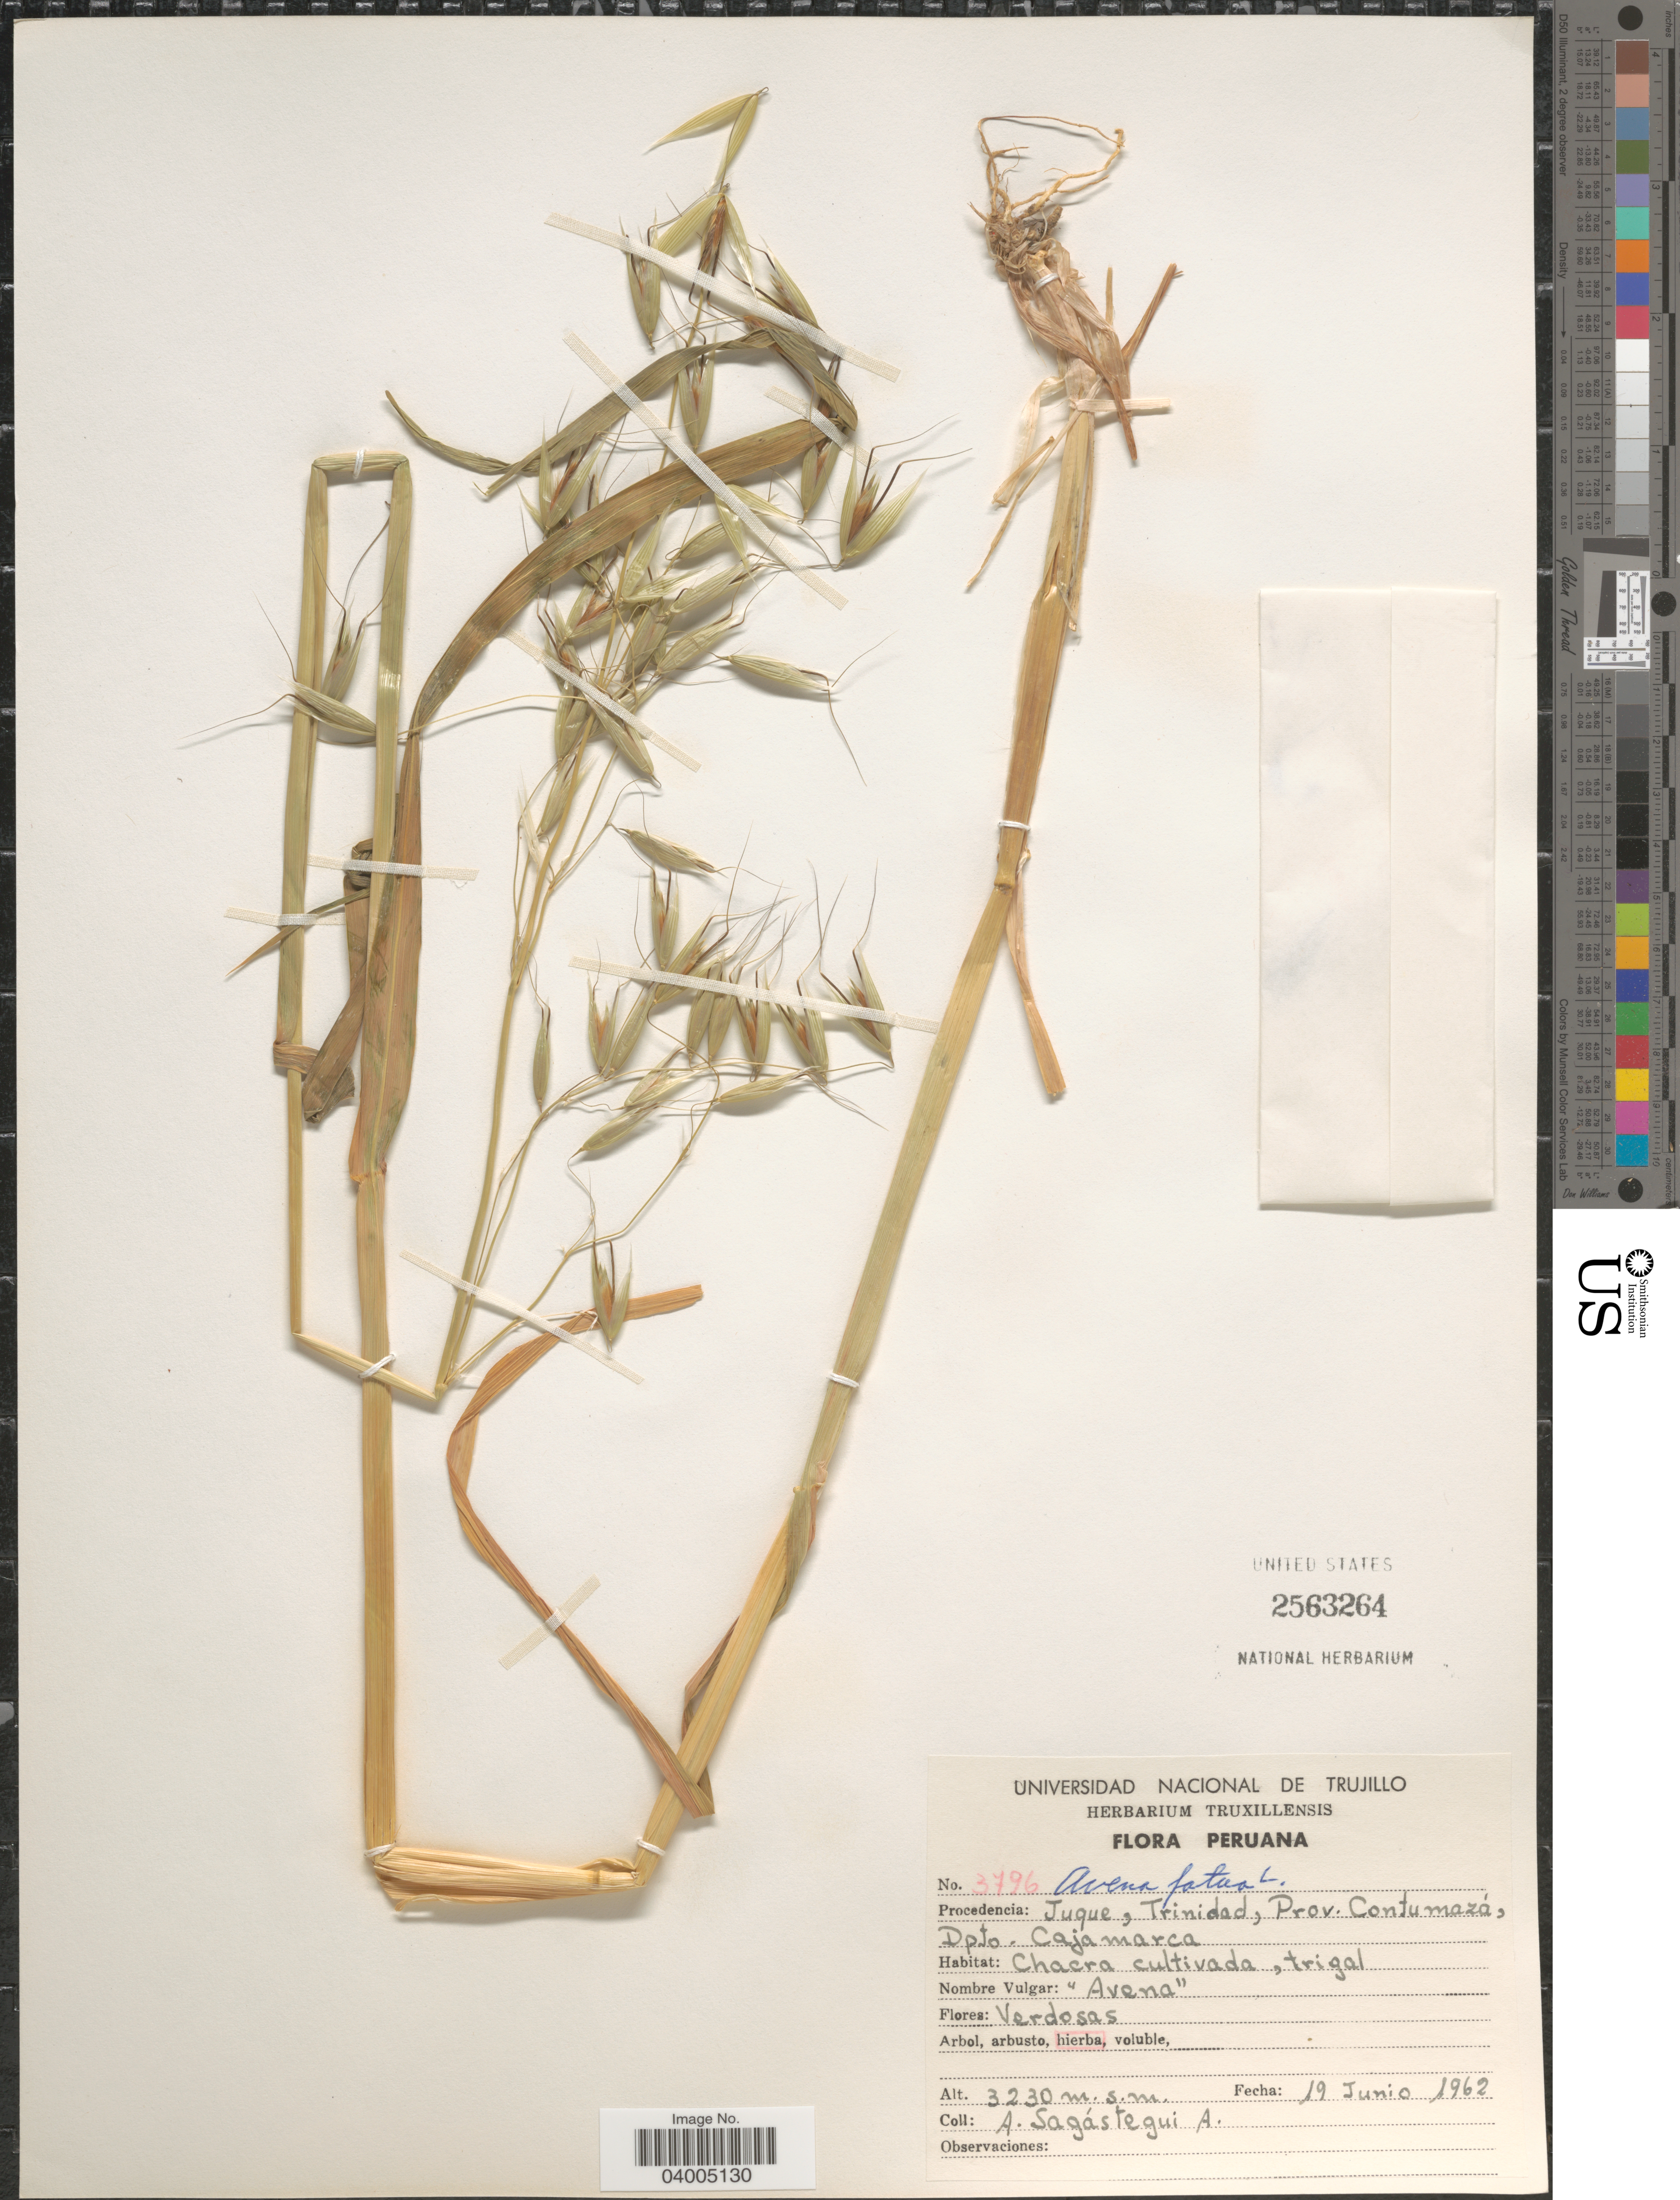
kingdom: Plantae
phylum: Tracheophyta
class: Liliopsida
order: Poales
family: Poaceae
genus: Avena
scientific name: Avena fatua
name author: L.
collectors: A. Sagástegui A.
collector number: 3796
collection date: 1962-06-19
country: Peru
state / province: Cajamarca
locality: Juque, Trinidad, Prov. Contumazá, Dpto. Cajamarca.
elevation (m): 3230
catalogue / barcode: US 2563264